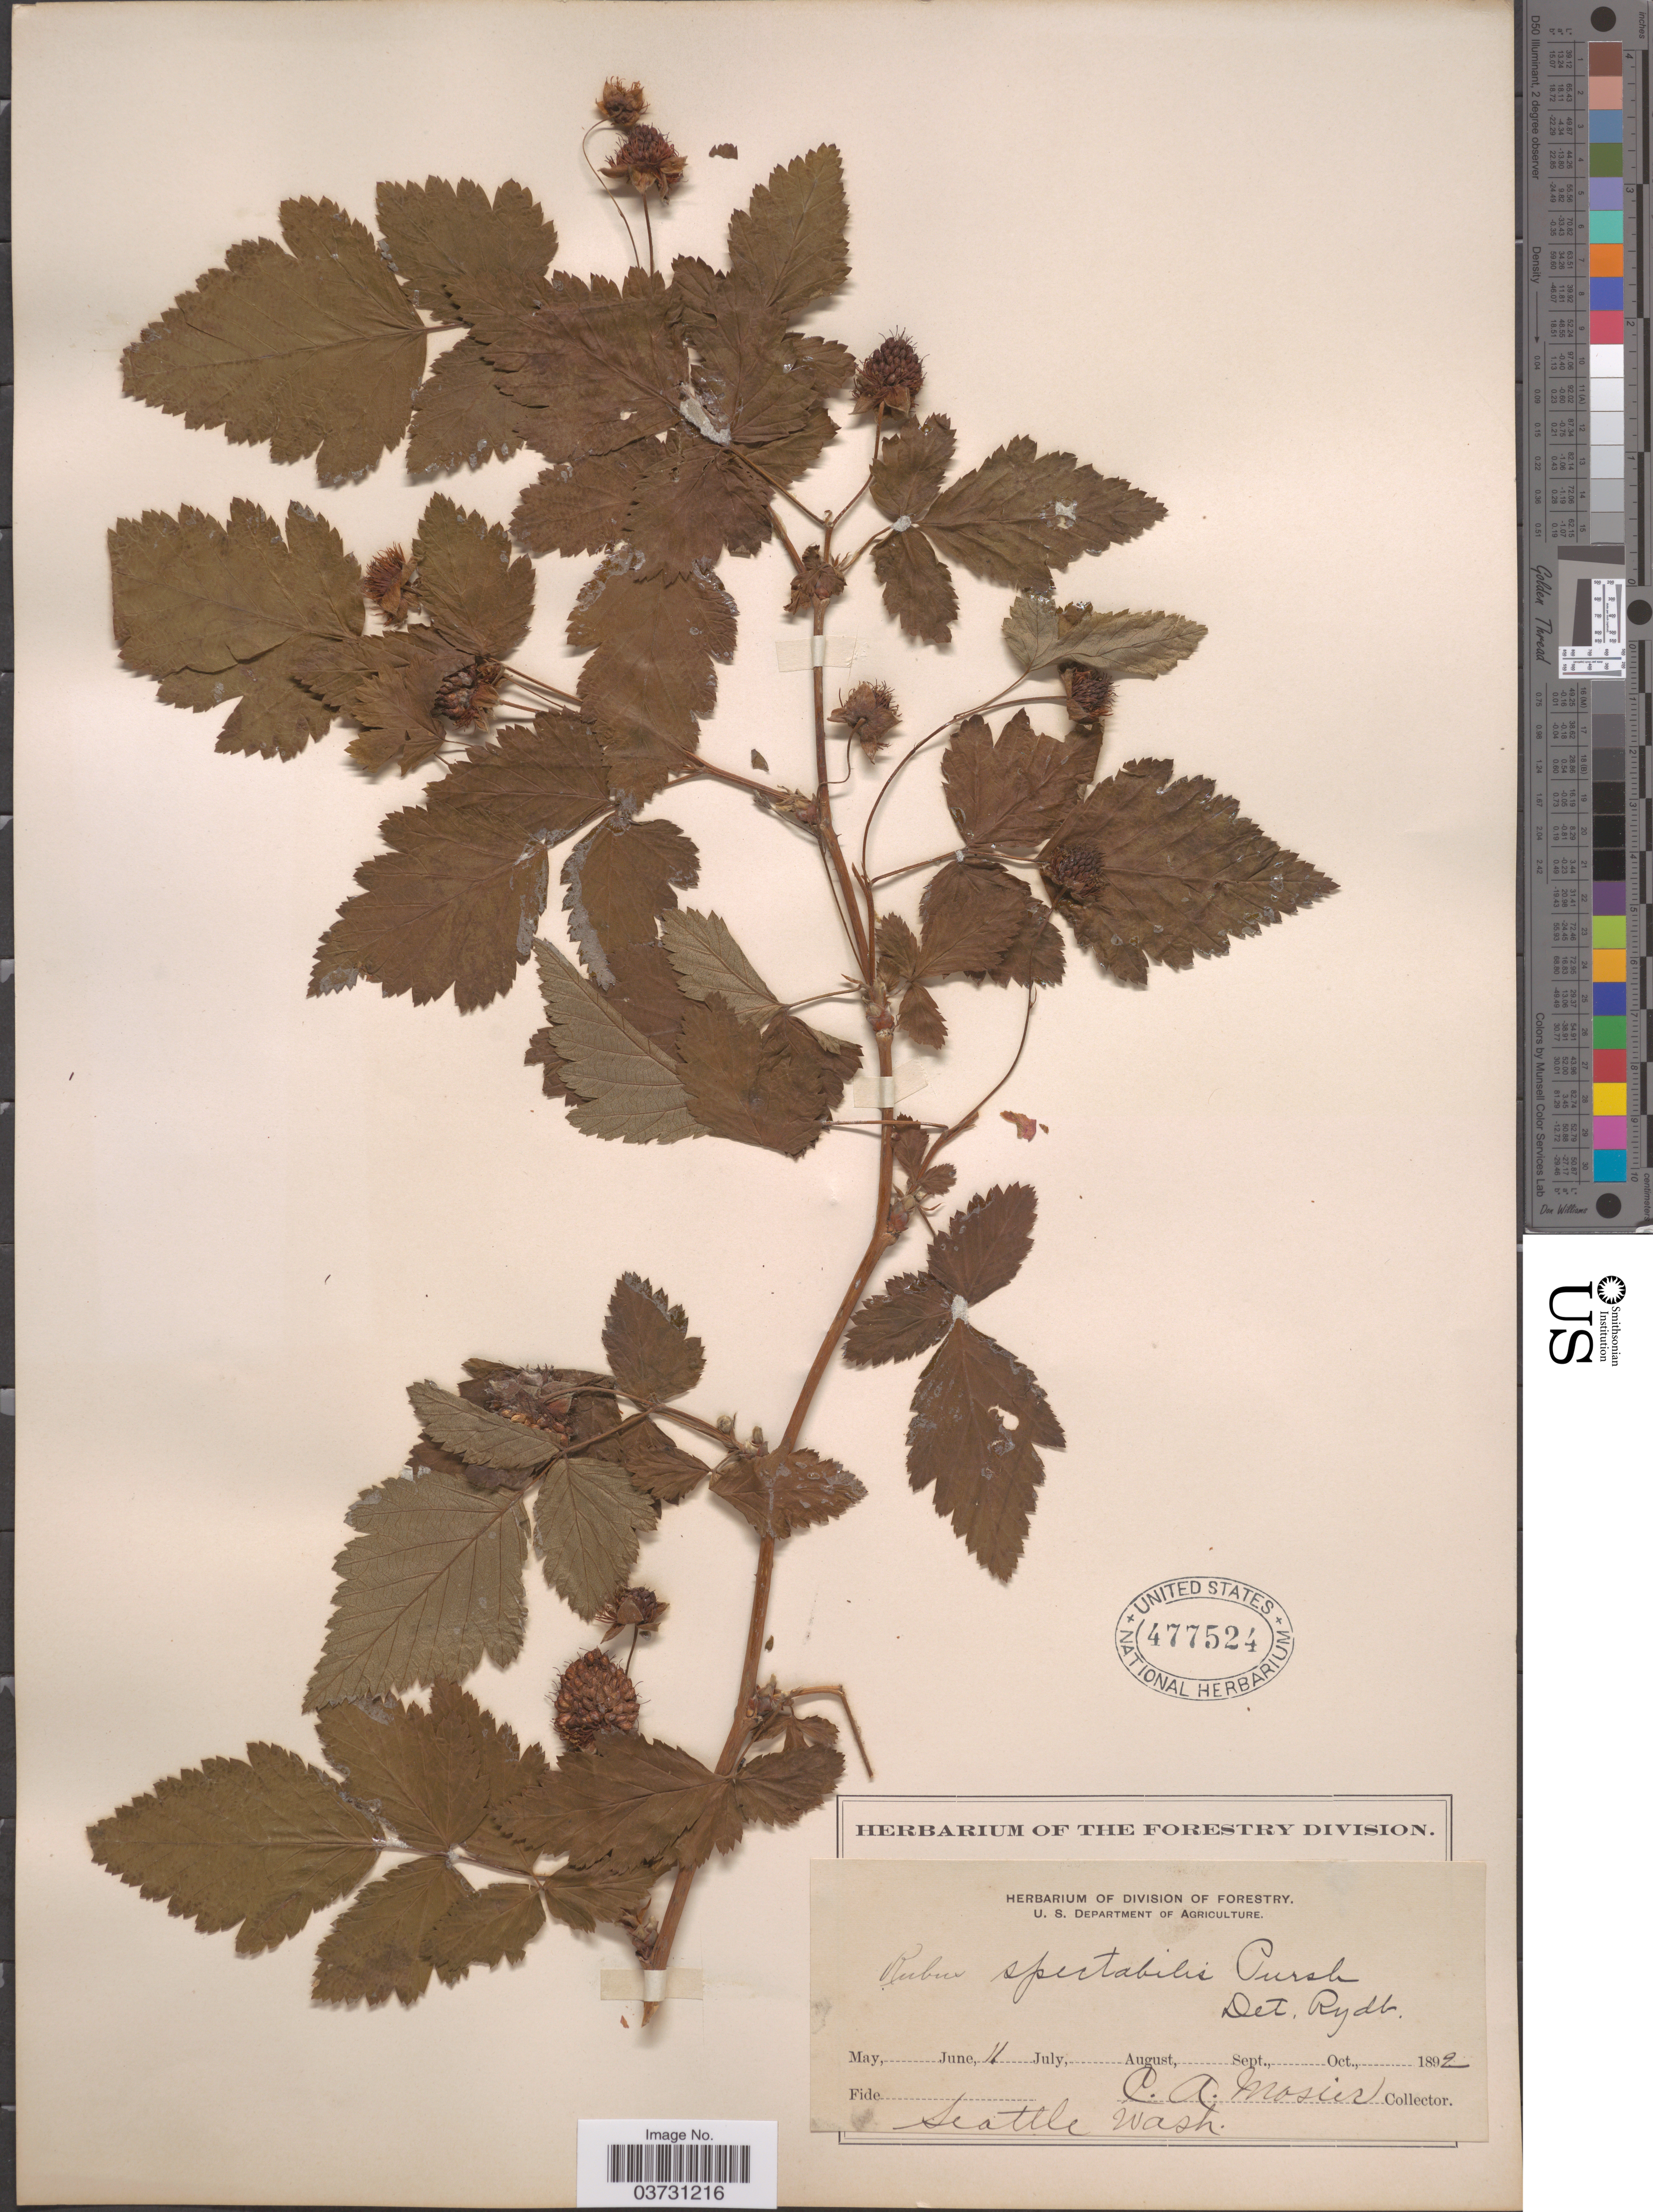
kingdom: Plantae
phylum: Tracheophyta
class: Magnoliopsida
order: Rosales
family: Rosaceae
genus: Rubus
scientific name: Rubus spectabilis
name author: Pursh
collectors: C. A. Mosier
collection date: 1892-06-11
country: United States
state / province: Washington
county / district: King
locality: Seattle.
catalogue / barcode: US 477524